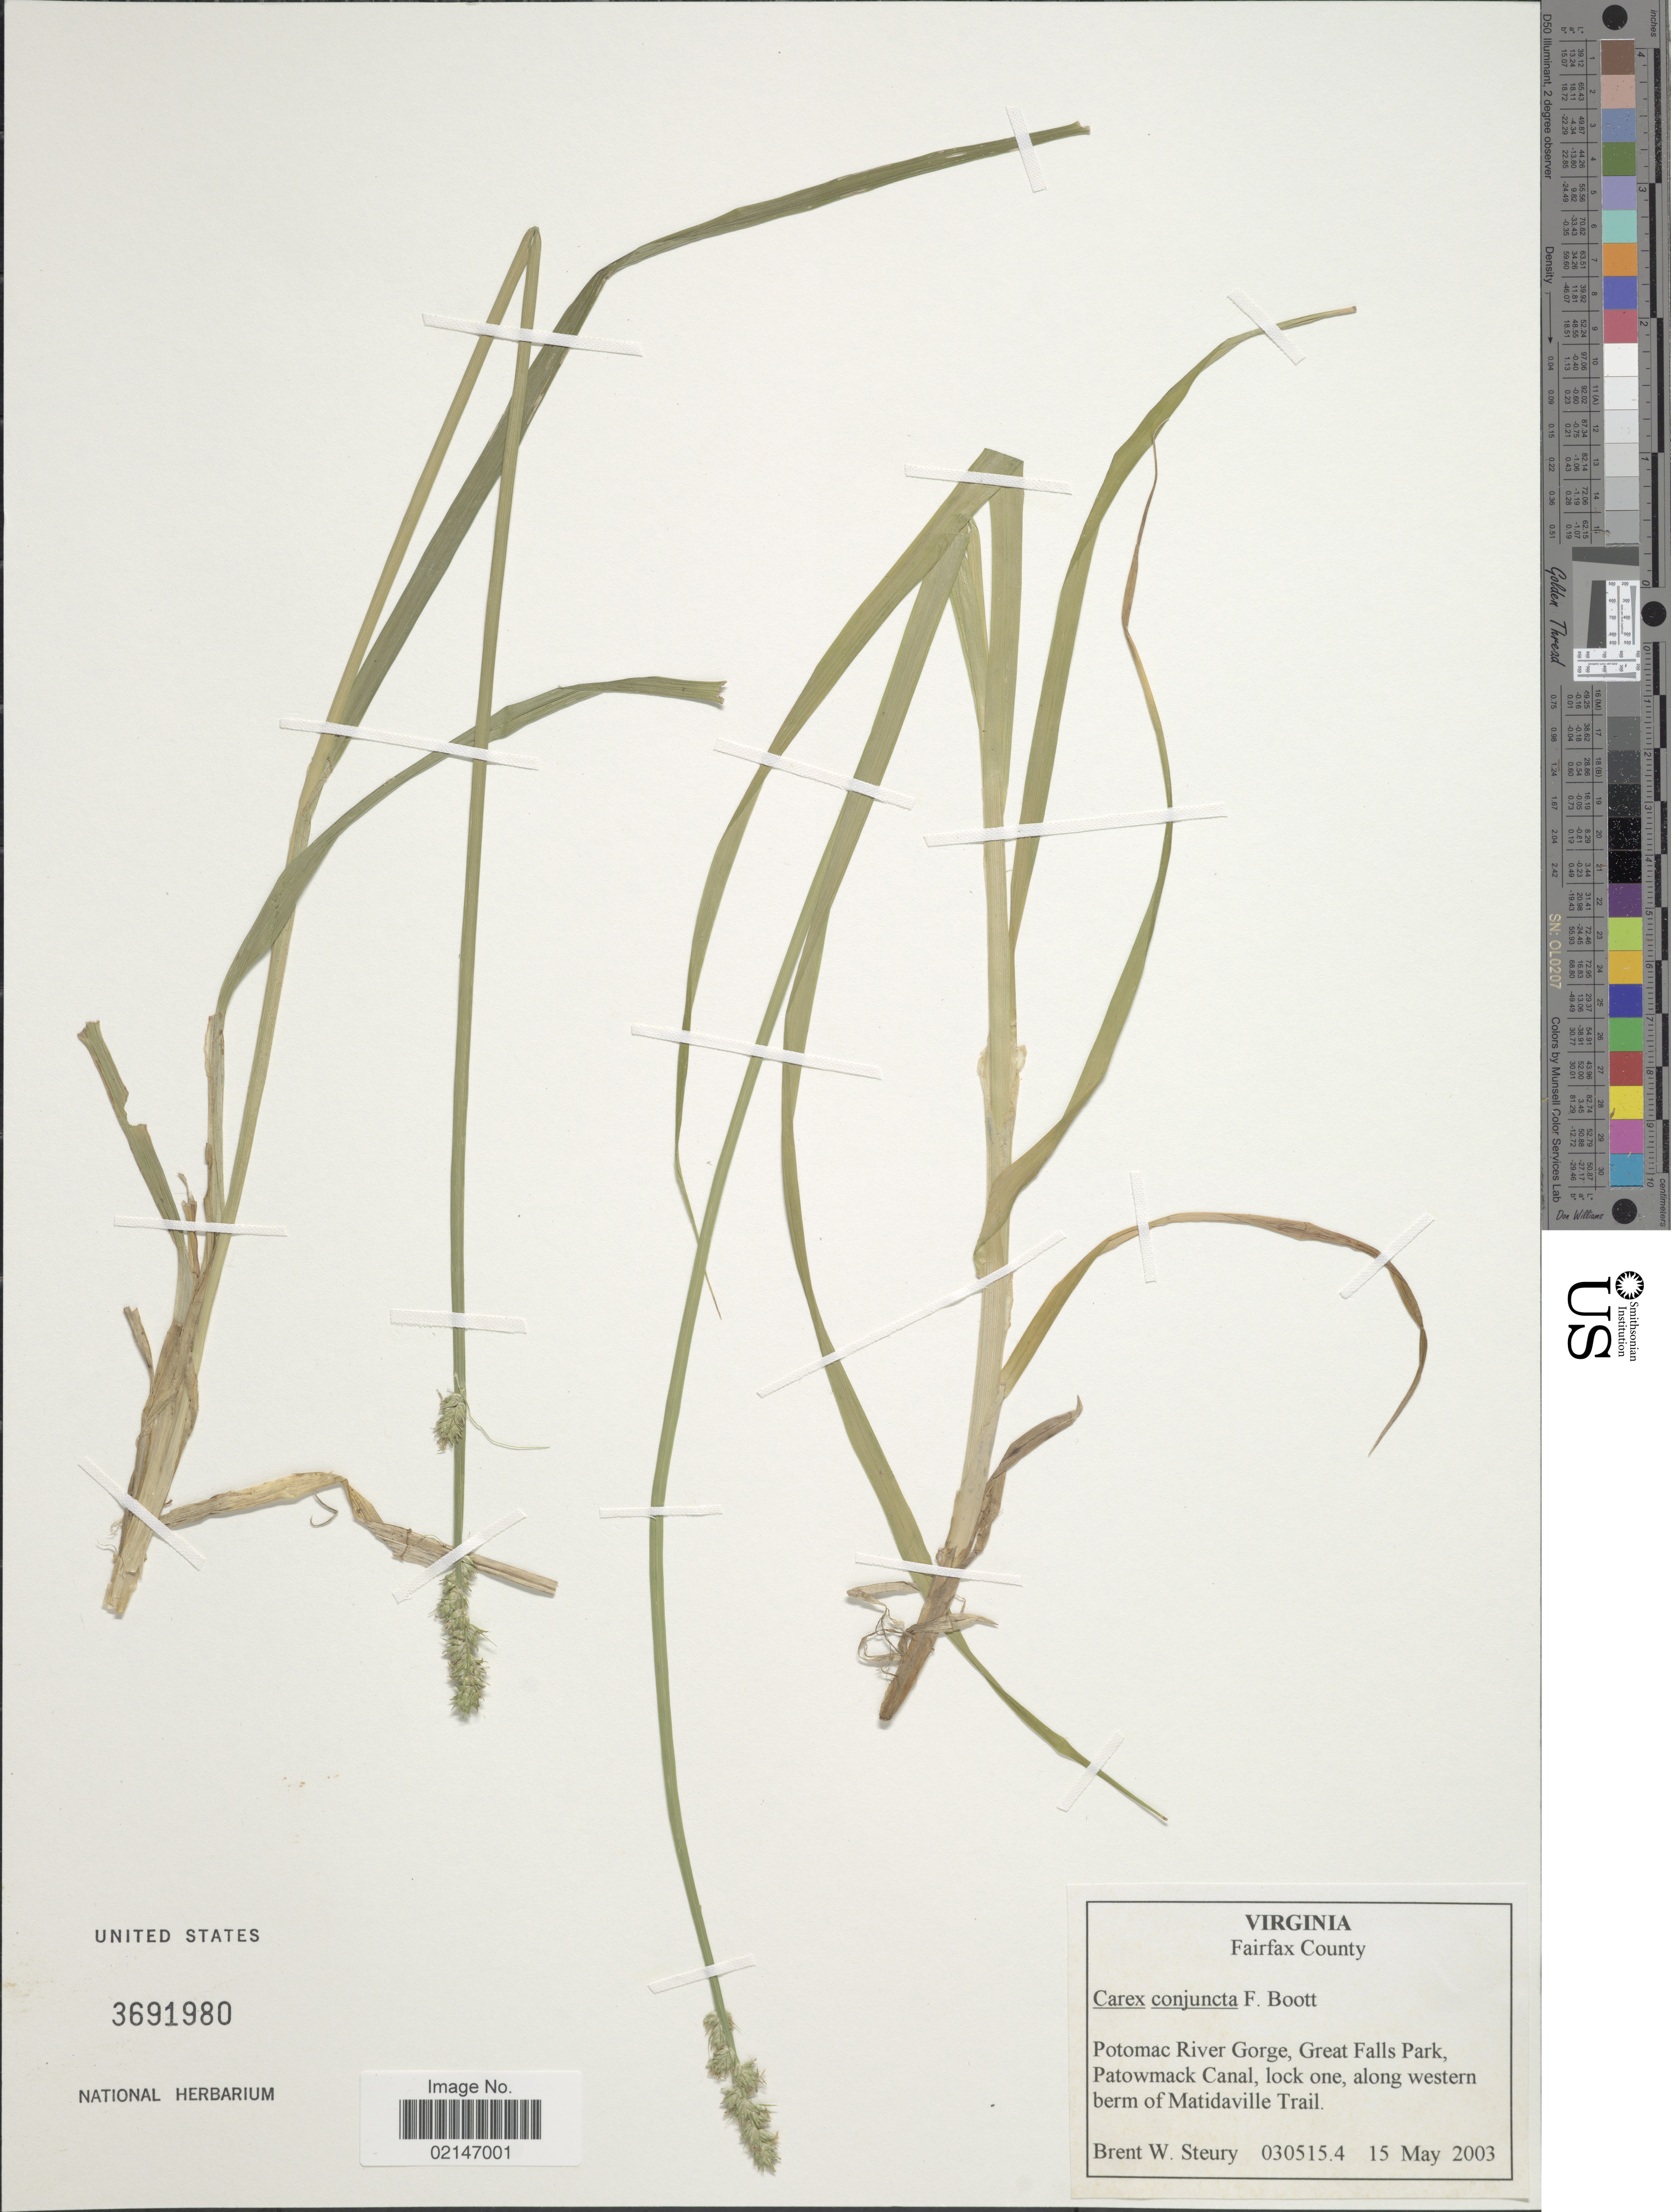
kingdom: Plantae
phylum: Tracheophyta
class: Liliopsida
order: Poales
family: Cyperaceae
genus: Carex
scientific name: Carex conjuncta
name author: Boott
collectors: B. Steury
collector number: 030515.4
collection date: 2003-05-15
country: United States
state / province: Virginia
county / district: Fairfax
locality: Potomac River Gorge, Great Falls Park, Patowmack Road, Lock one, along stream, berm of Matidaville Trail, Fairfax County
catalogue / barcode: US 3691980